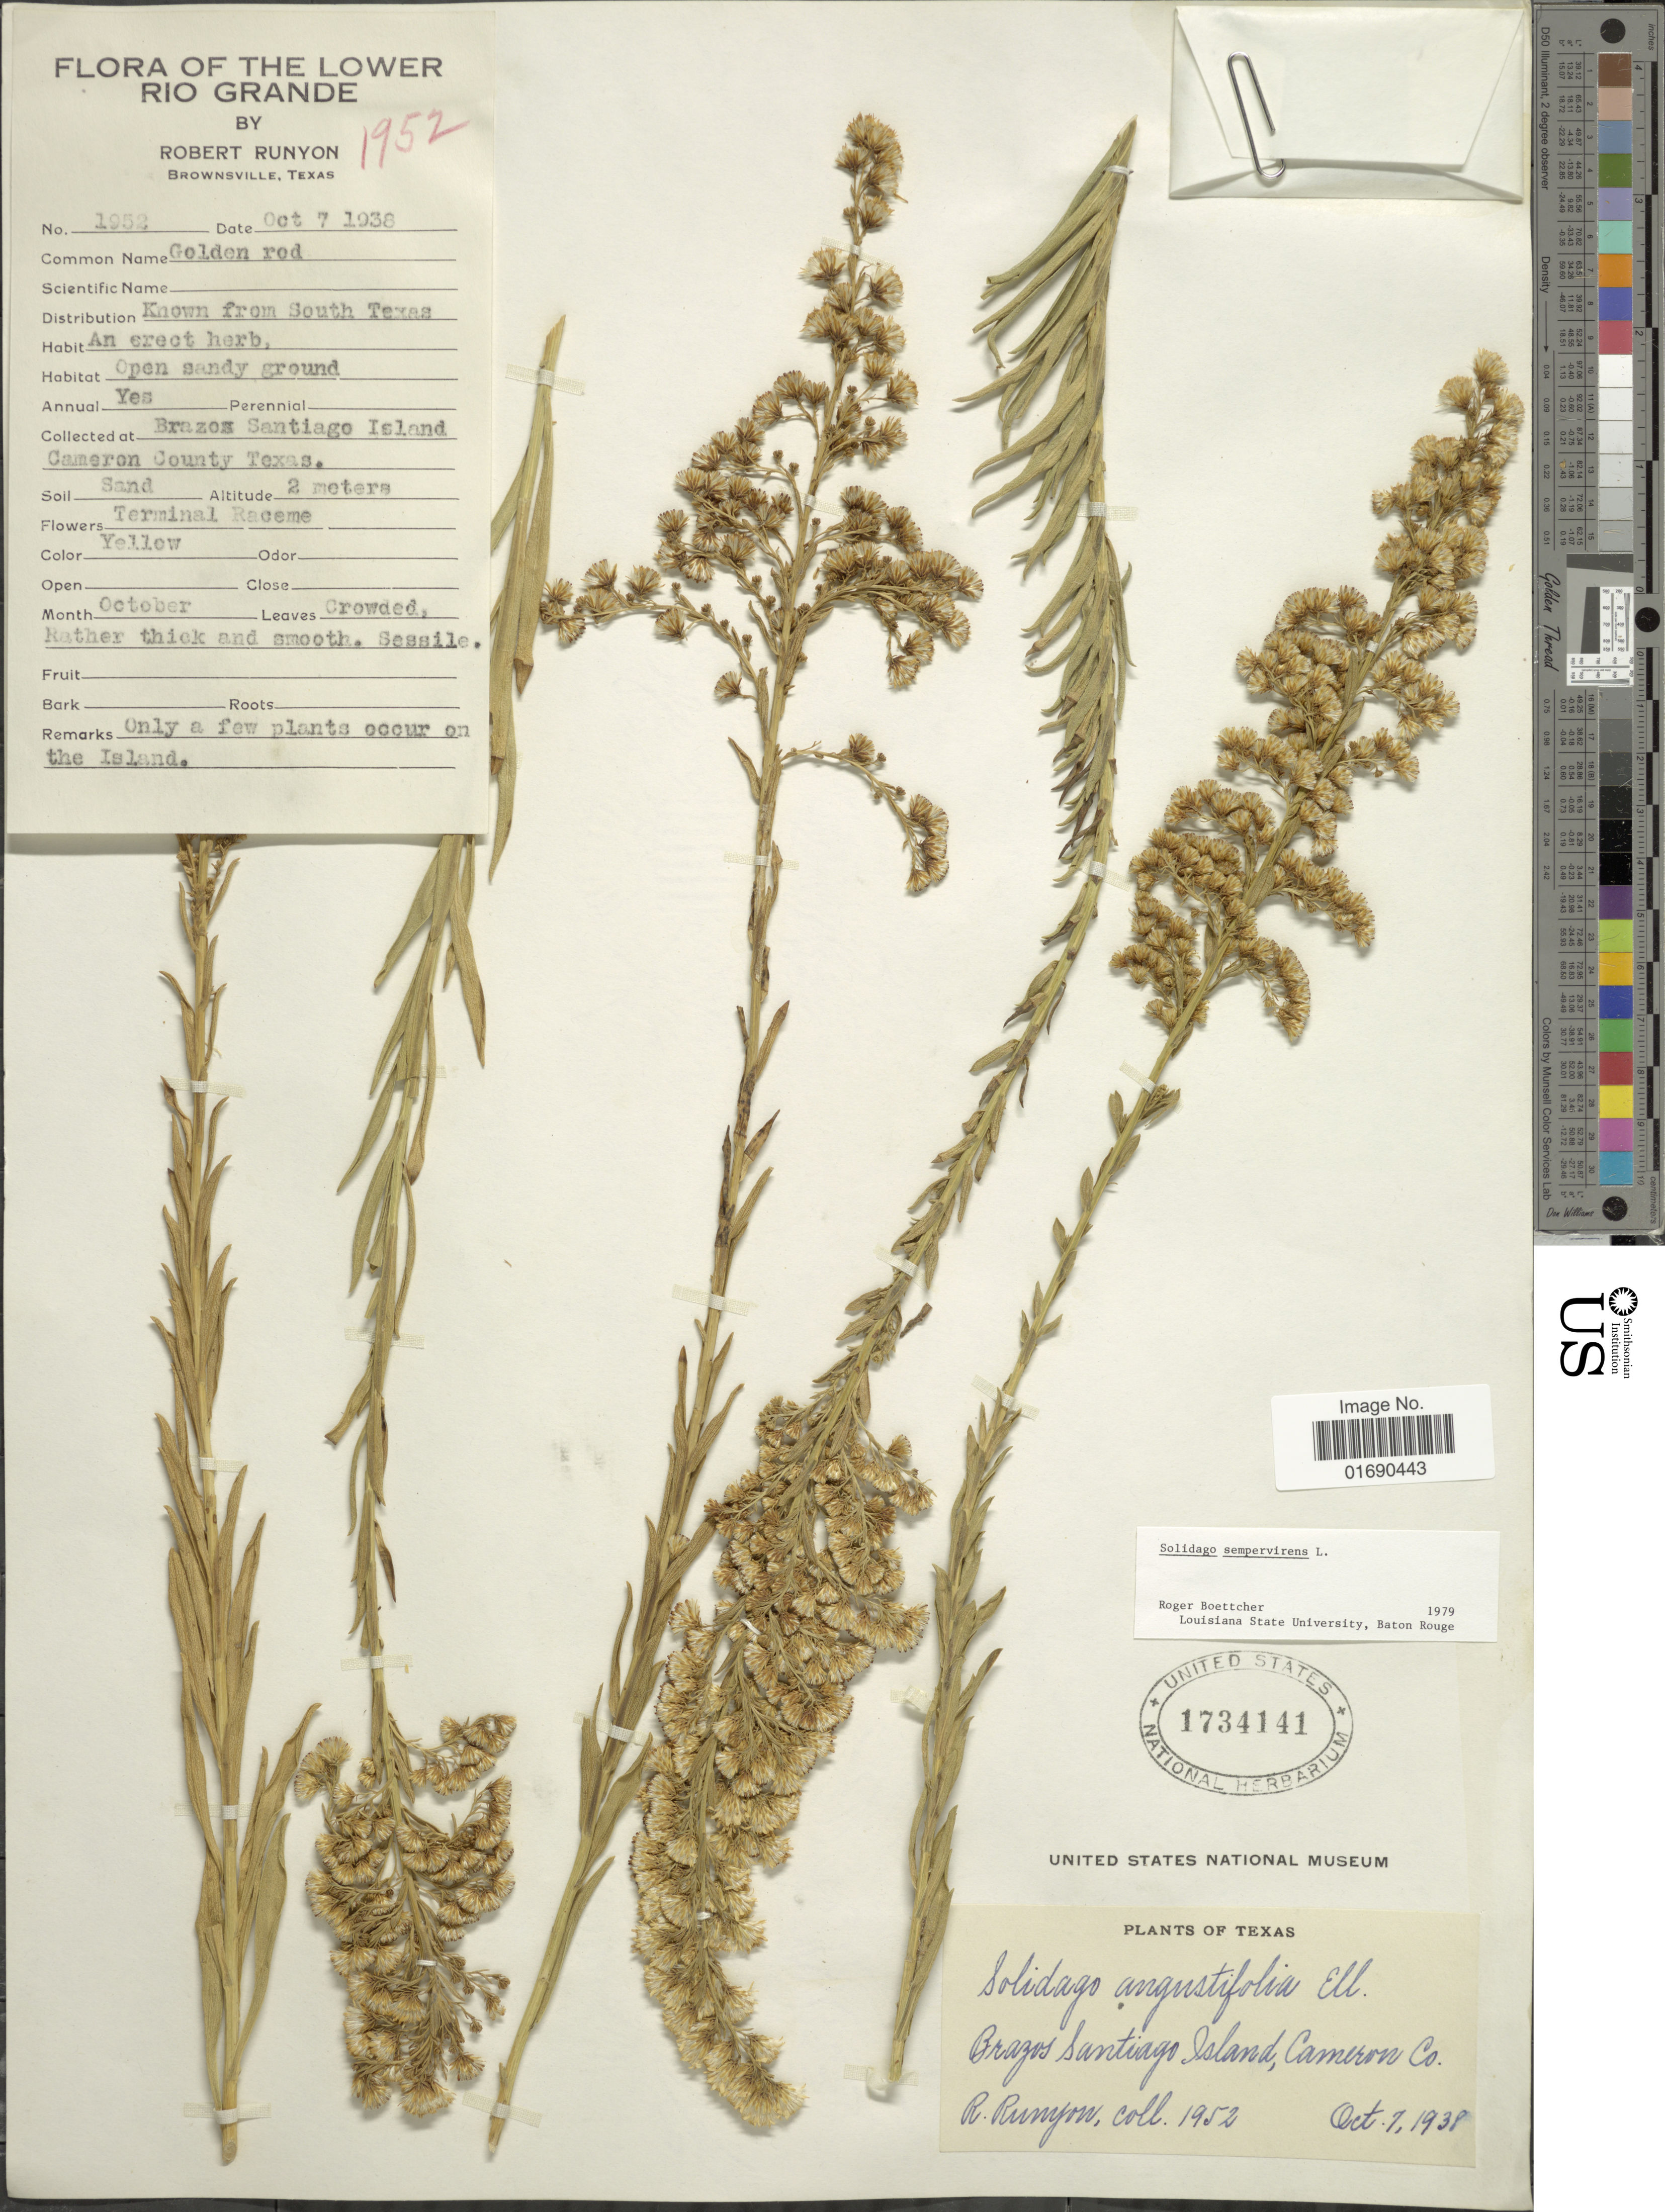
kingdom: Plantae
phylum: Tracheophyta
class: Magnoliopsida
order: Asterales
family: Asteraceae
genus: Solidago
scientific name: Solidago sempervirens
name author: L.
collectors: R. Runyon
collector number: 1952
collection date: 1938-10-07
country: United States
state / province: Texas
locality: Brazos Santiago Island, Cameron Co, The Lower Rio Grande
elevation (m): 2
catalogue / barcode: US 1734141